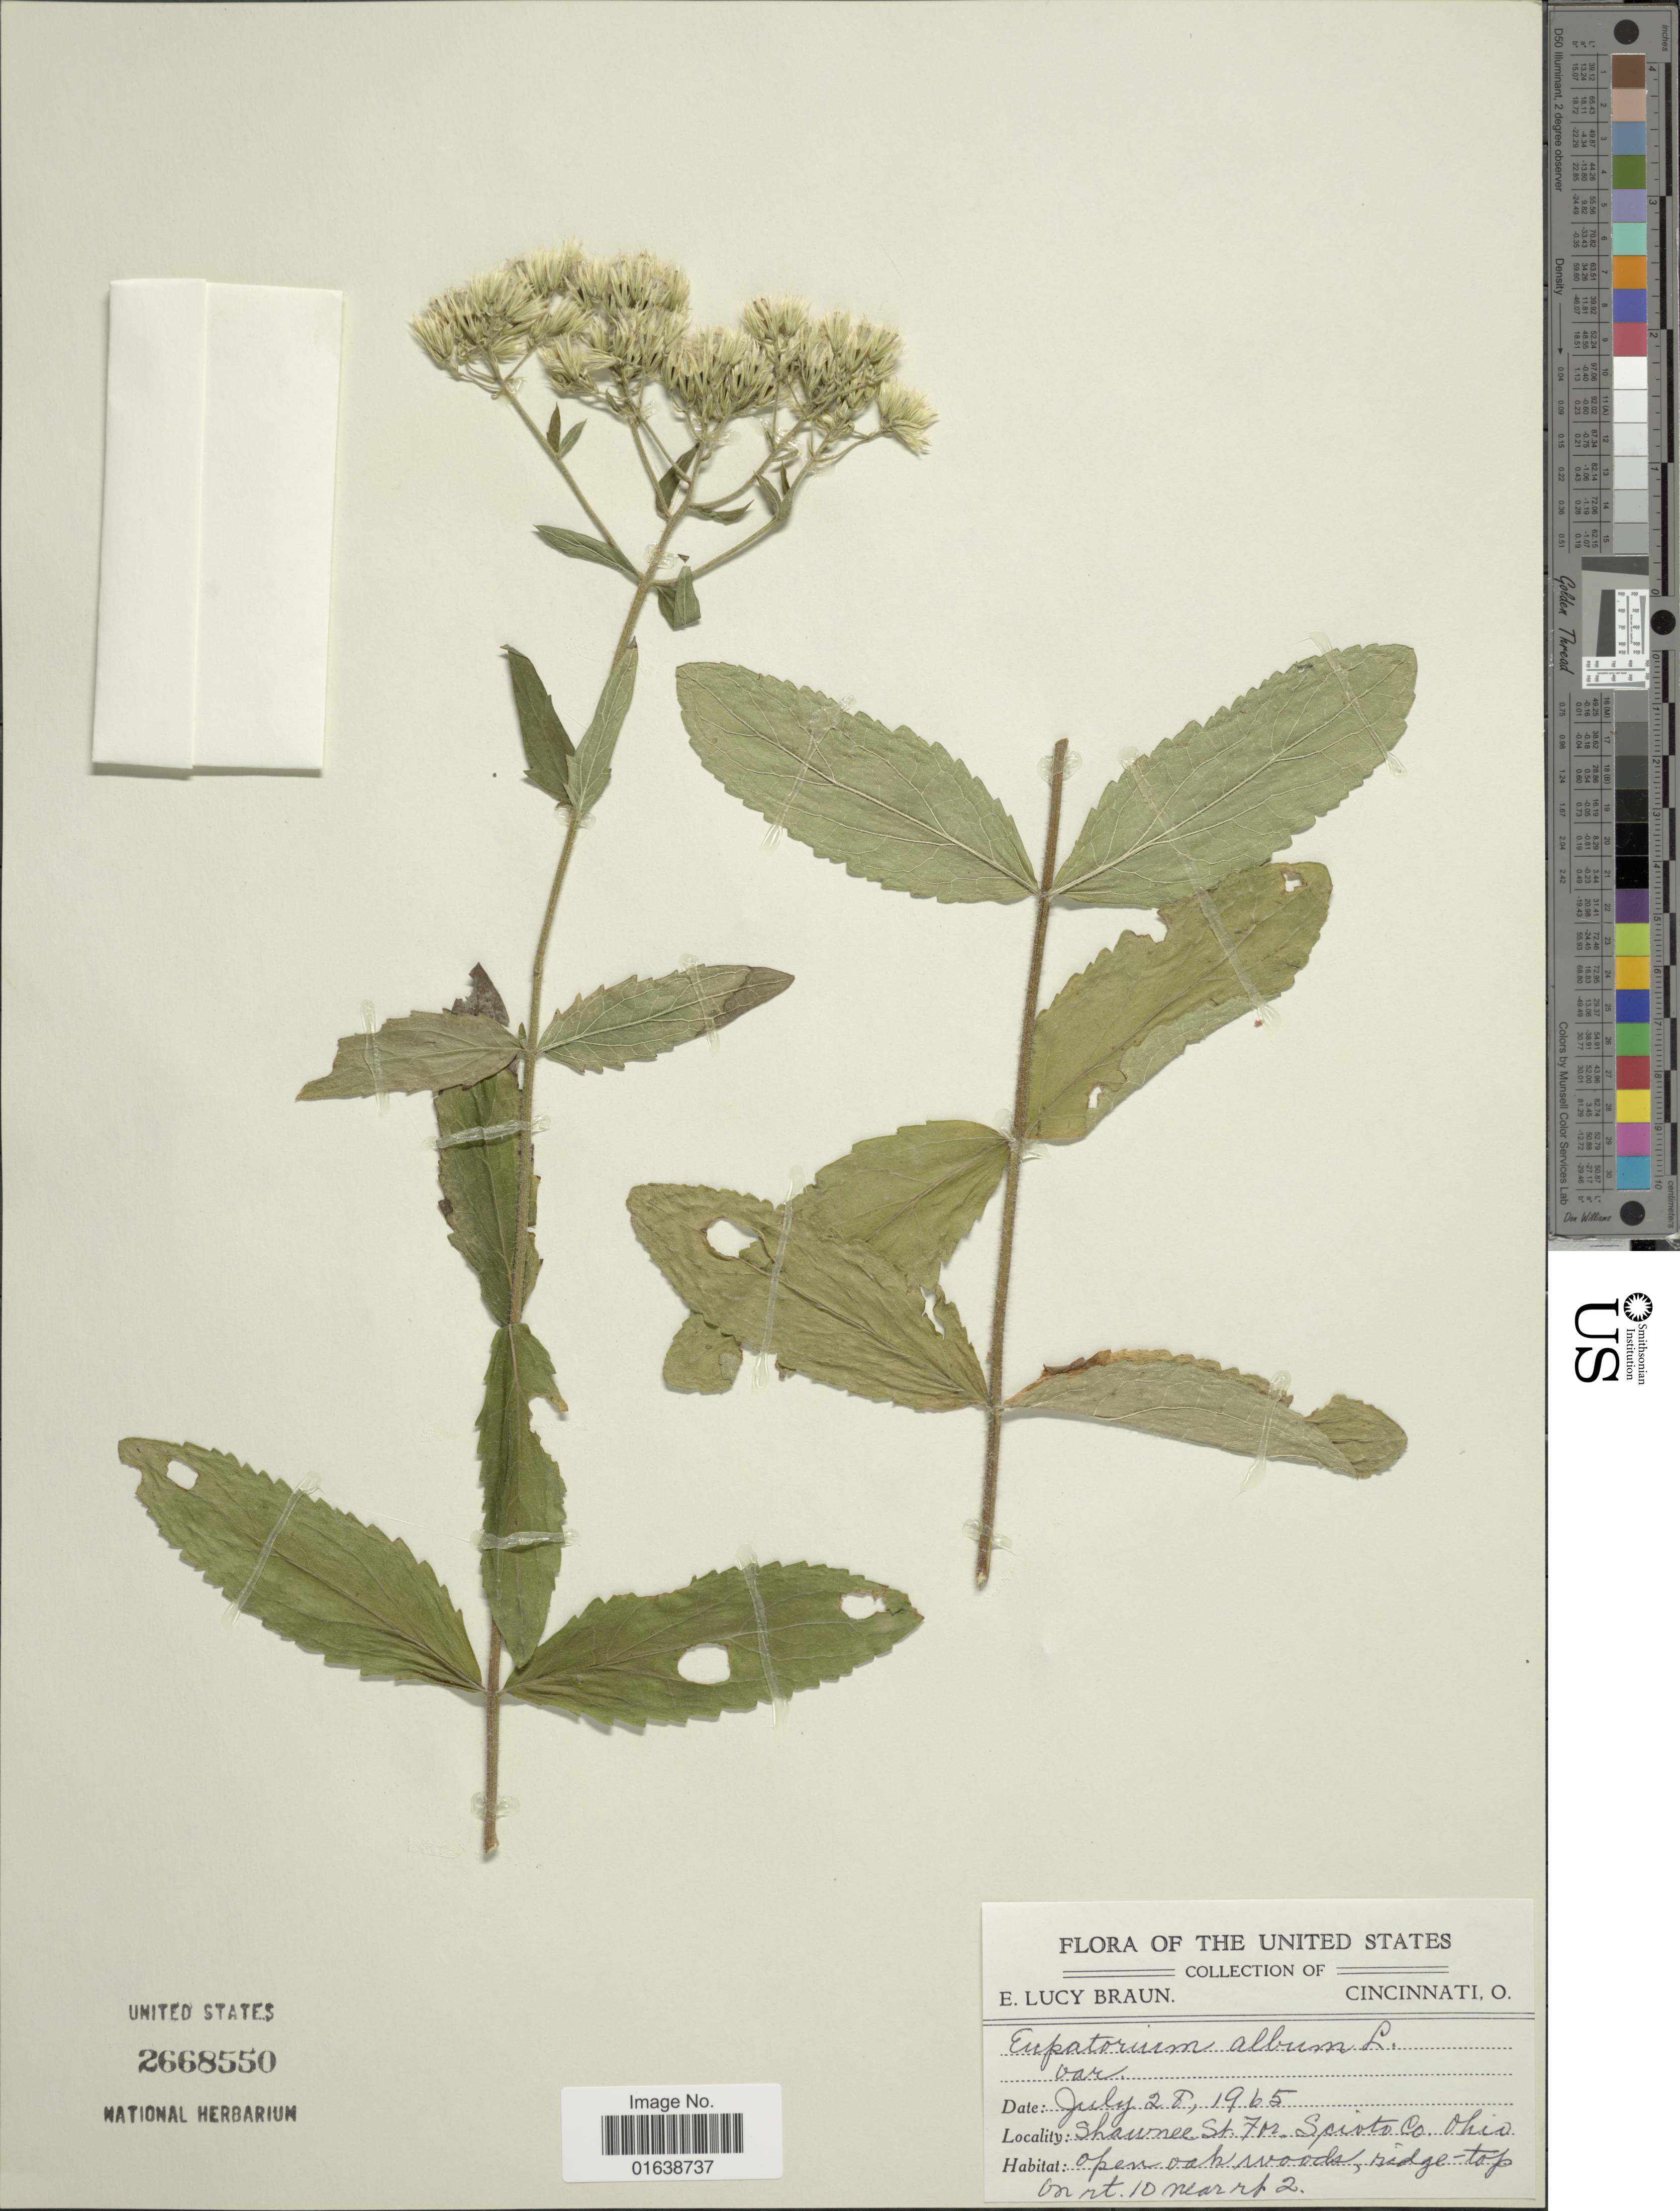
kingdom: Plantae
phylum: Tracheophyta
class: Magnoliopsida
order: Asterales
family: Asteraceae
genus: Eupatorium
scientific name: Eupatorium album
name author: L.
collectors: E. L. Braun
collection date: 1965-07-28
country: United States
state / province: Ohio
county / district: Scioto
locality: Shawnee St. Forest, open oak woods, ridge top on rt. 10 near rt 2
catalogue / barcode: US 2668550